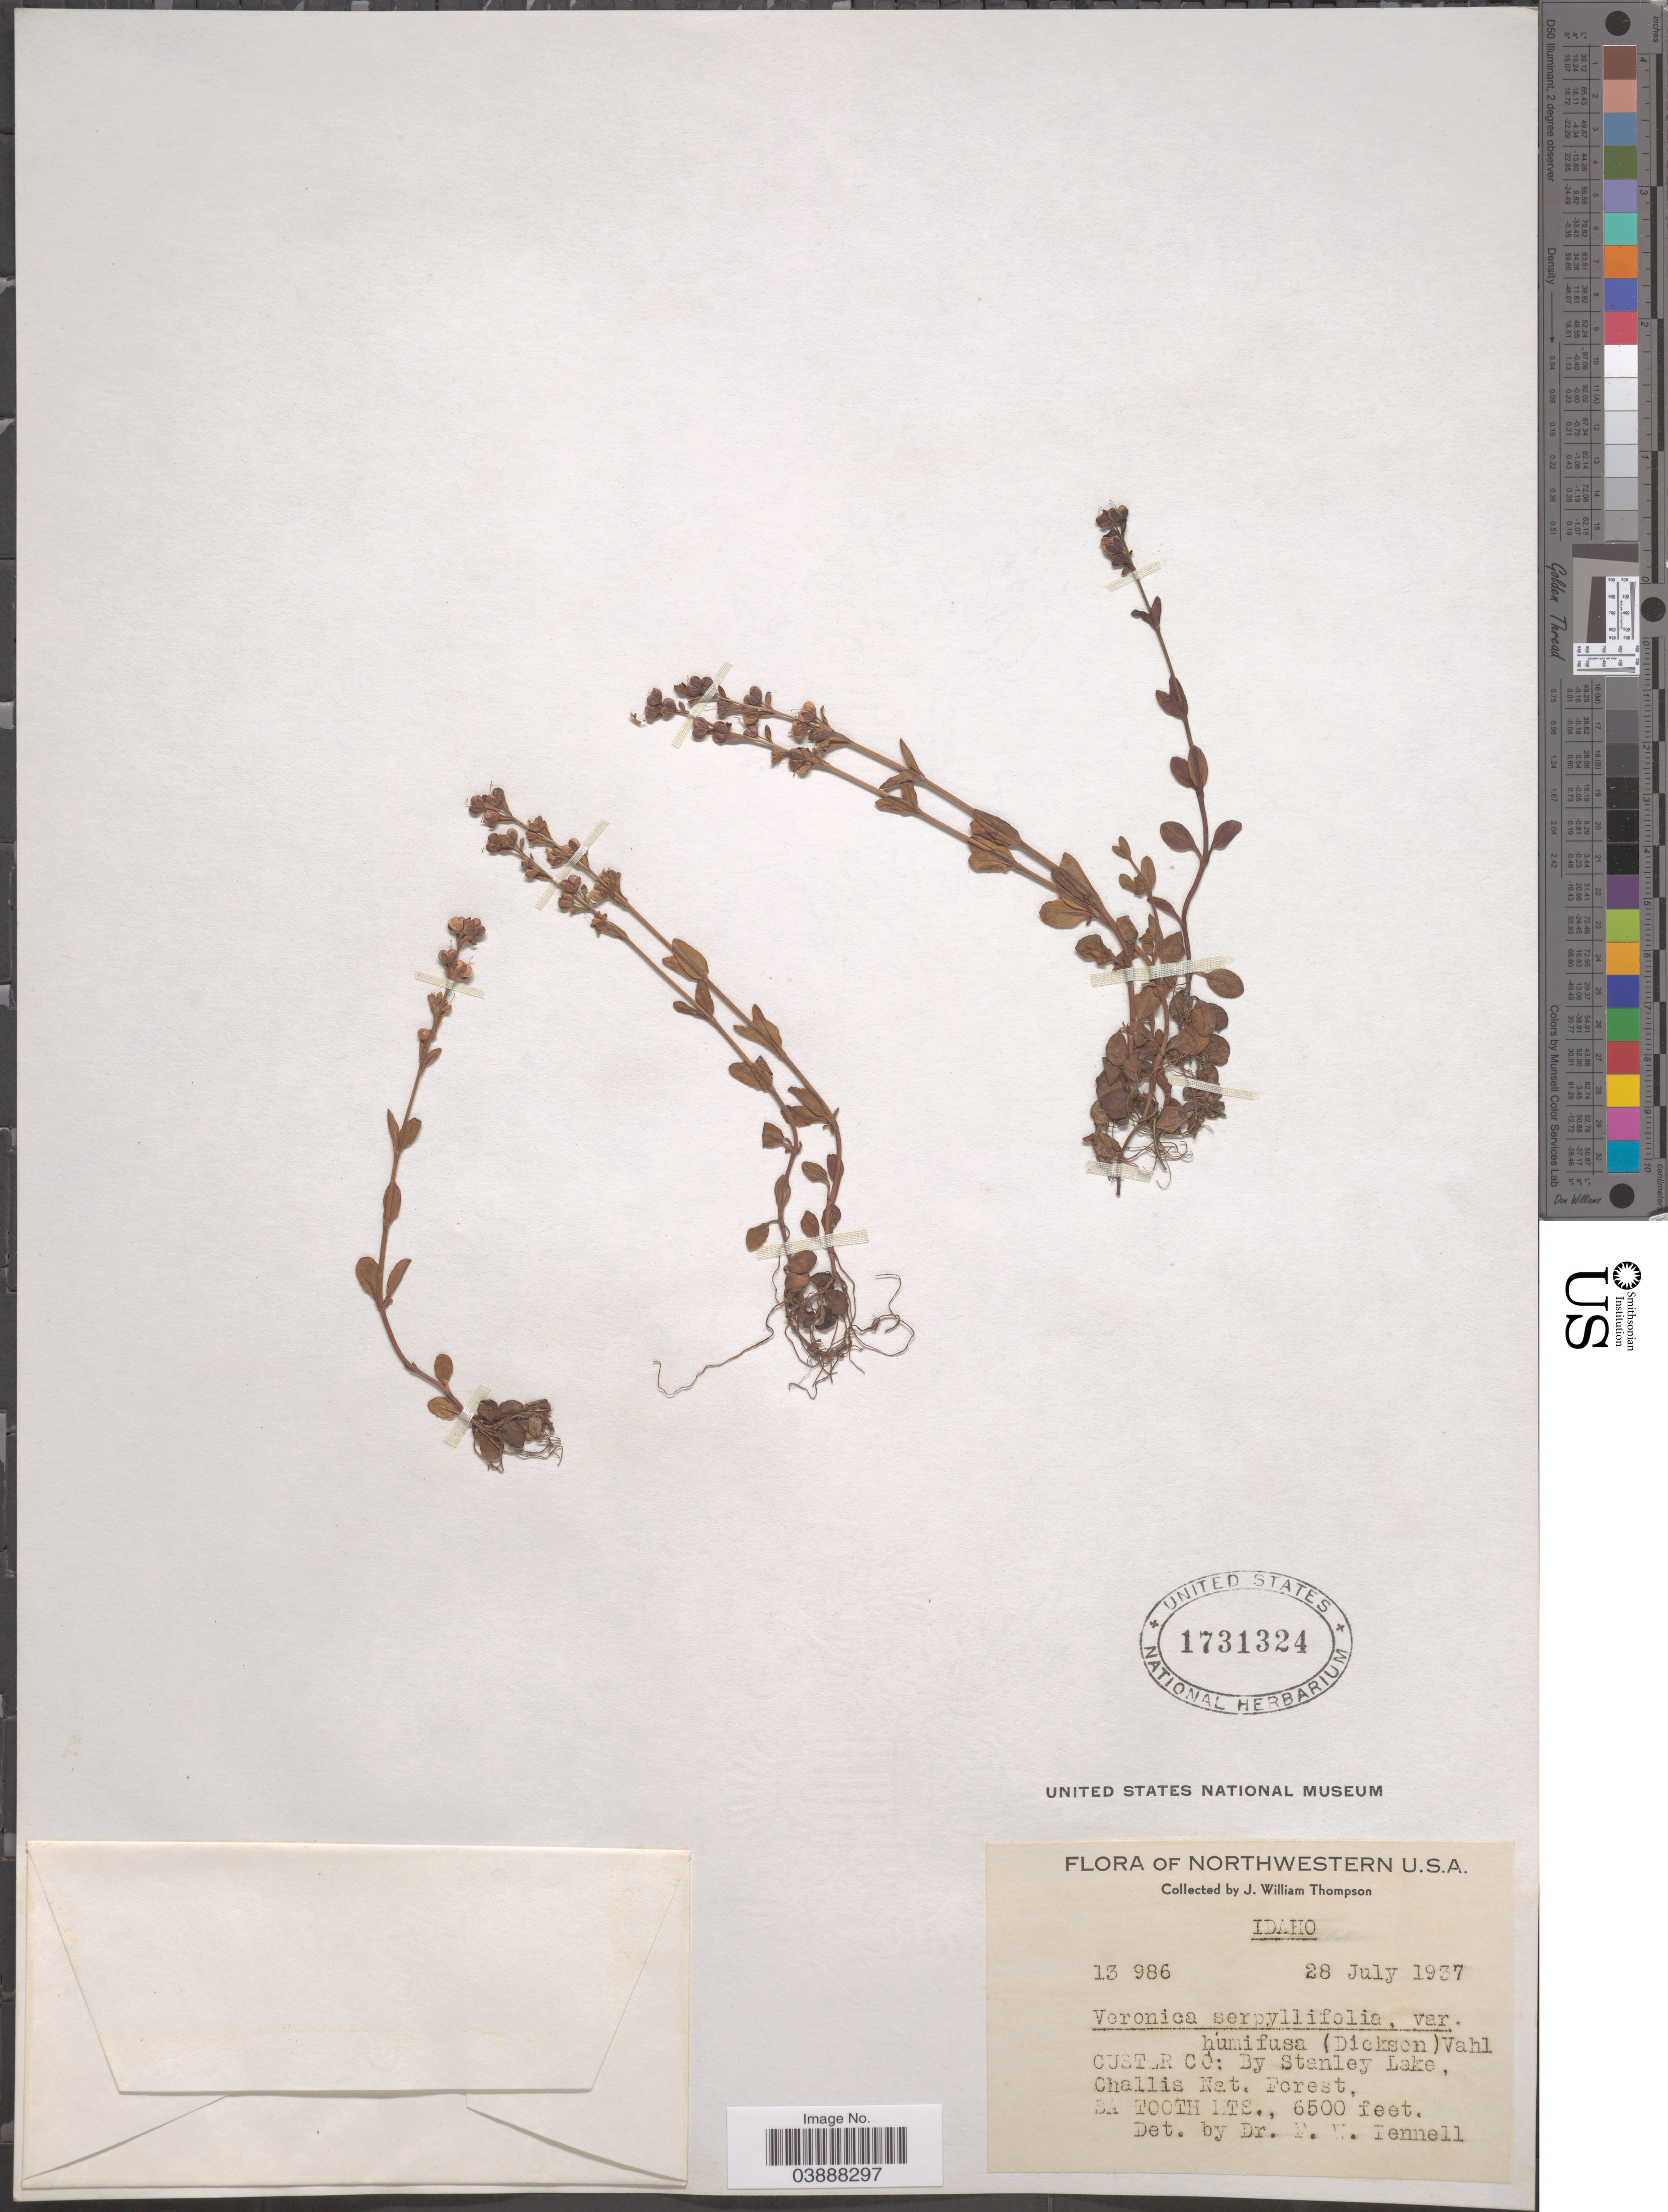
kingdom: Plantae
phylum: Tracheophyta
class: Magnoliopsida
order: Lamiales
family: Plantaginaceae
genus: Veronica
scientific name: Veronica serpyllifolia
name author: L.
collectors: J. W. Thompson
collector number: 13986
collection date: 1937-07-28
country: United States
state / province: Idaho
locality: Custer Co: By Stanley Lake, Challis Nat. Forest. Sawtooth Mts.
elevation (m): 1981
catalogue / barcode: US 1731324